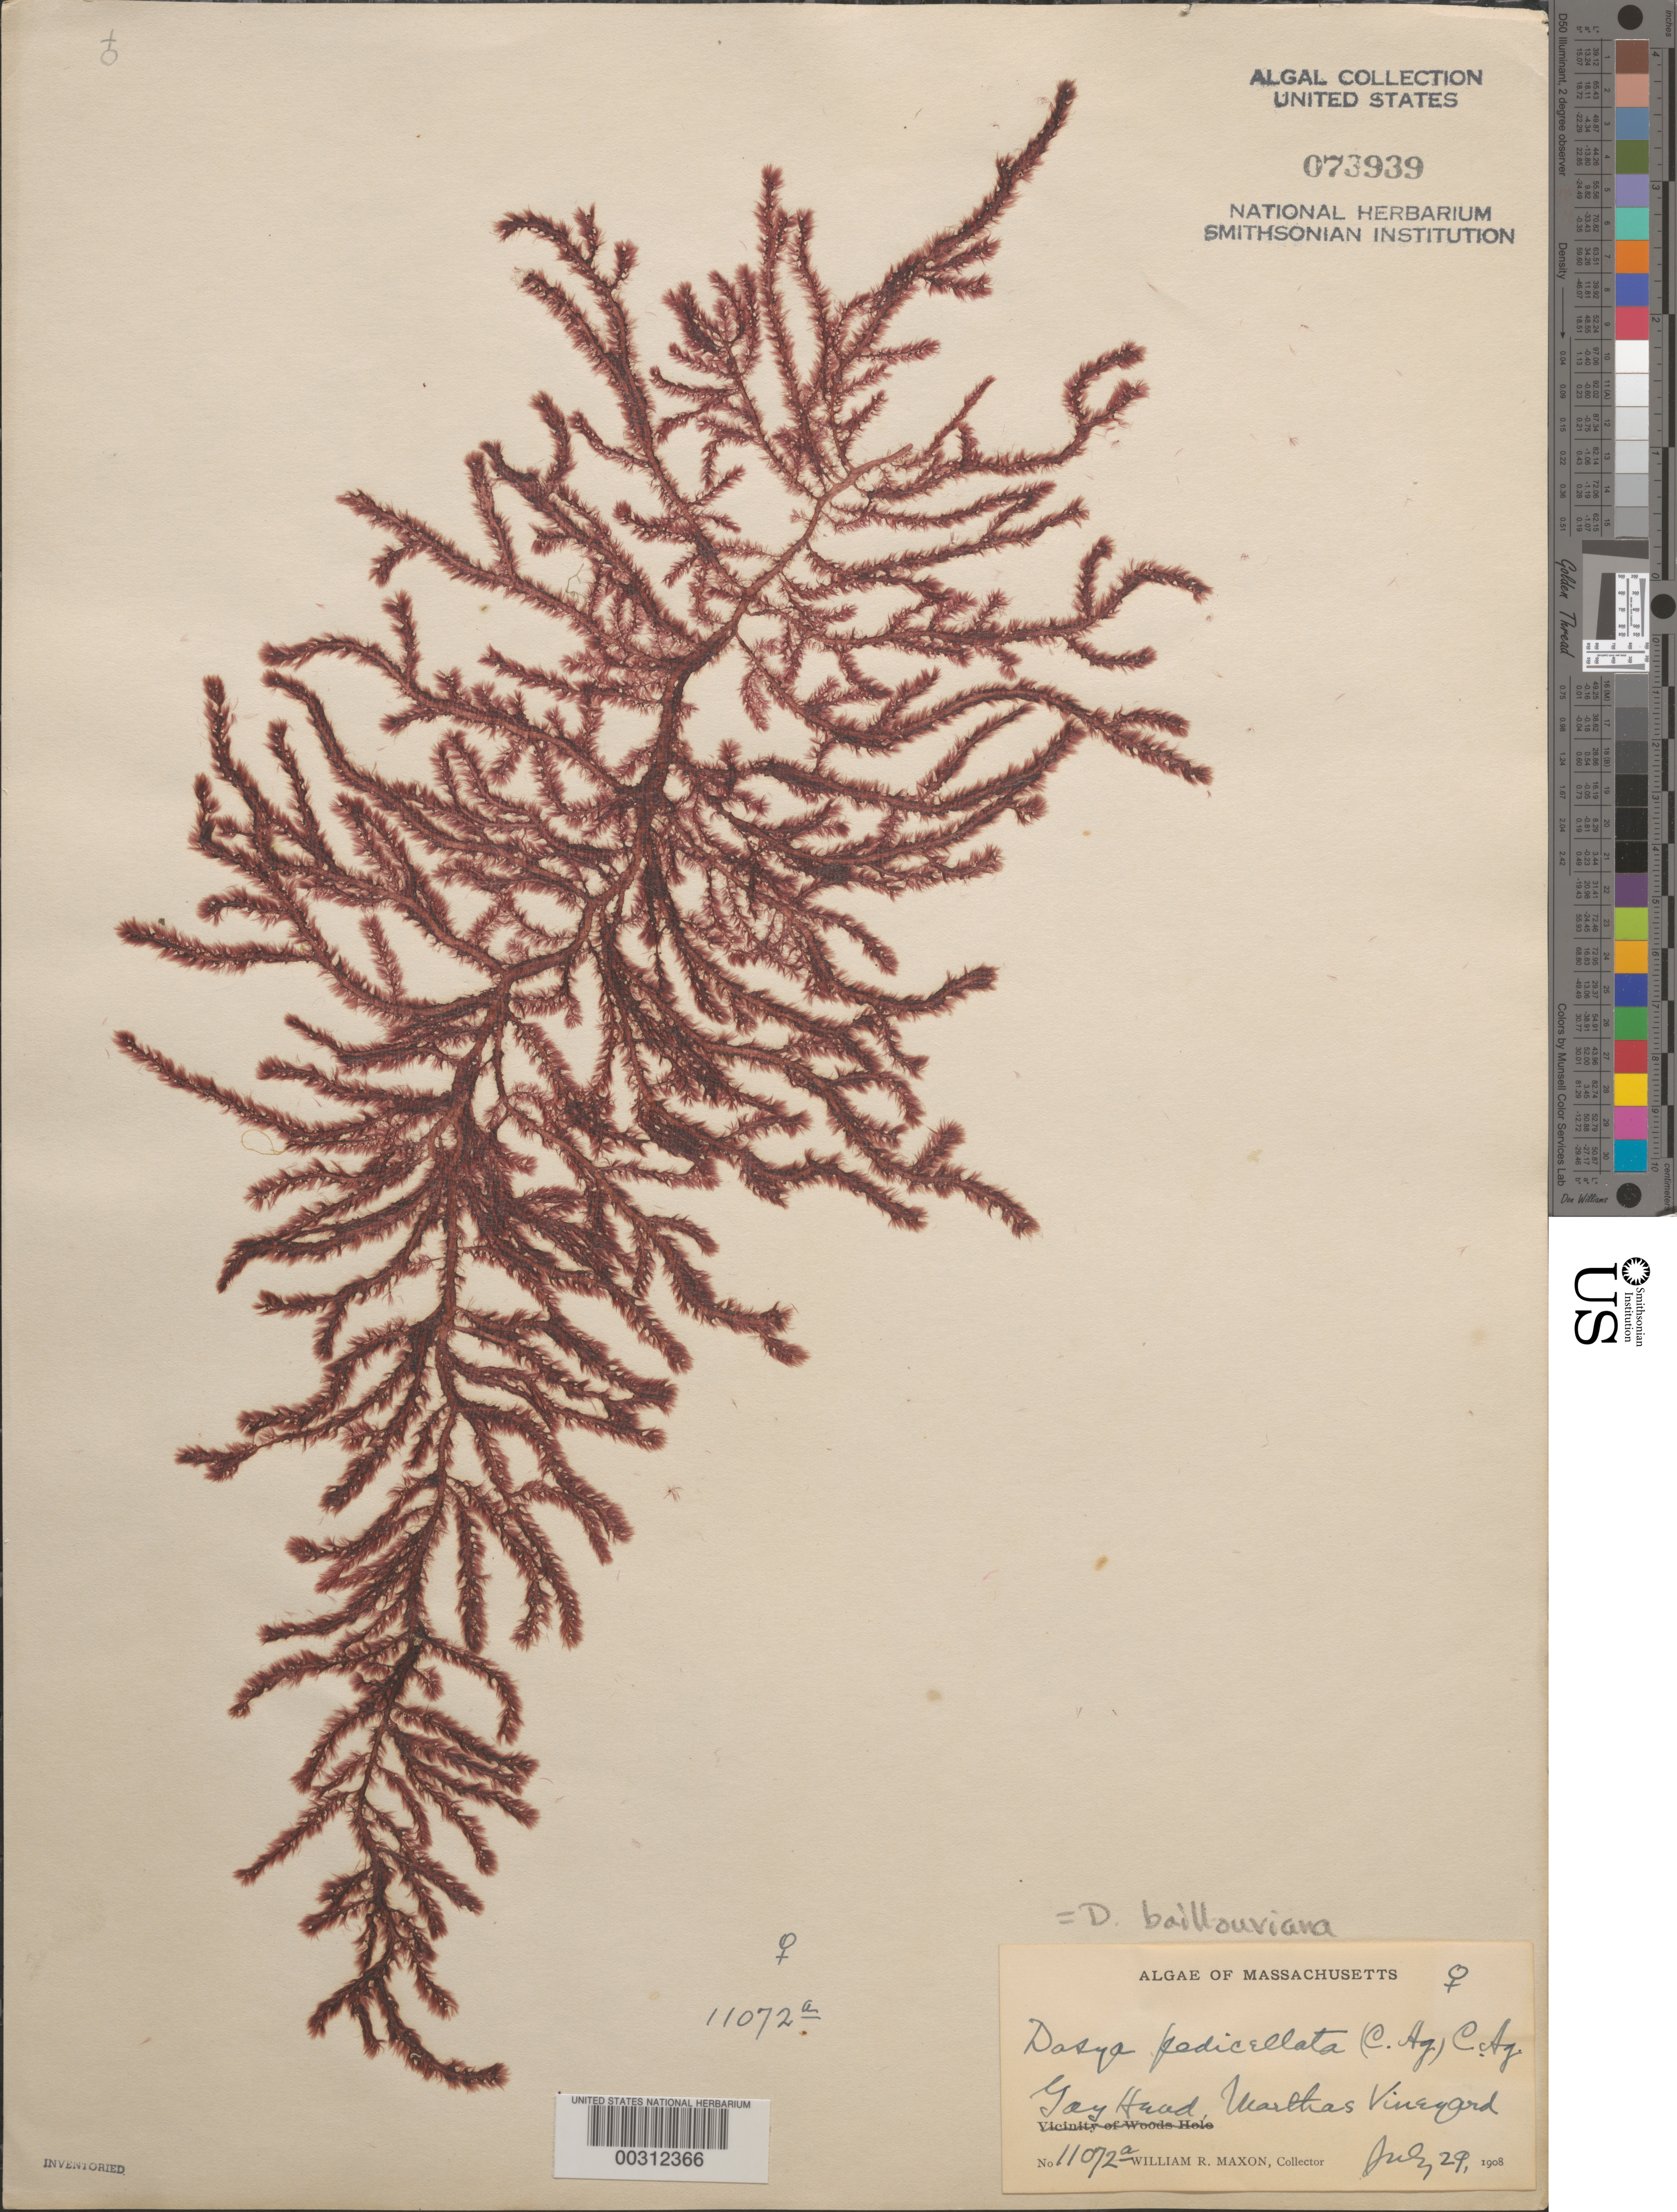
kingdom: Plantae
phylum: Rhodophyta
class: Florideophyceae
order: Ceramiales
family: Dasyaceae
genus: Dasya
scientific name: Dasya pedicellata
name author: (C. Agardh) C. Agardh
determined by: Algae name updating Project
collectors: W. R. Maxon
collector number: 11072a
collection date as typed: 29 Jul 1908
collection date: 1908-07-29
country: United States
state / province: Massachusetts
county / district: Dukes County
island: Martha's Vineyard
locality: Gay Head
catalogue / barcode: US 73939